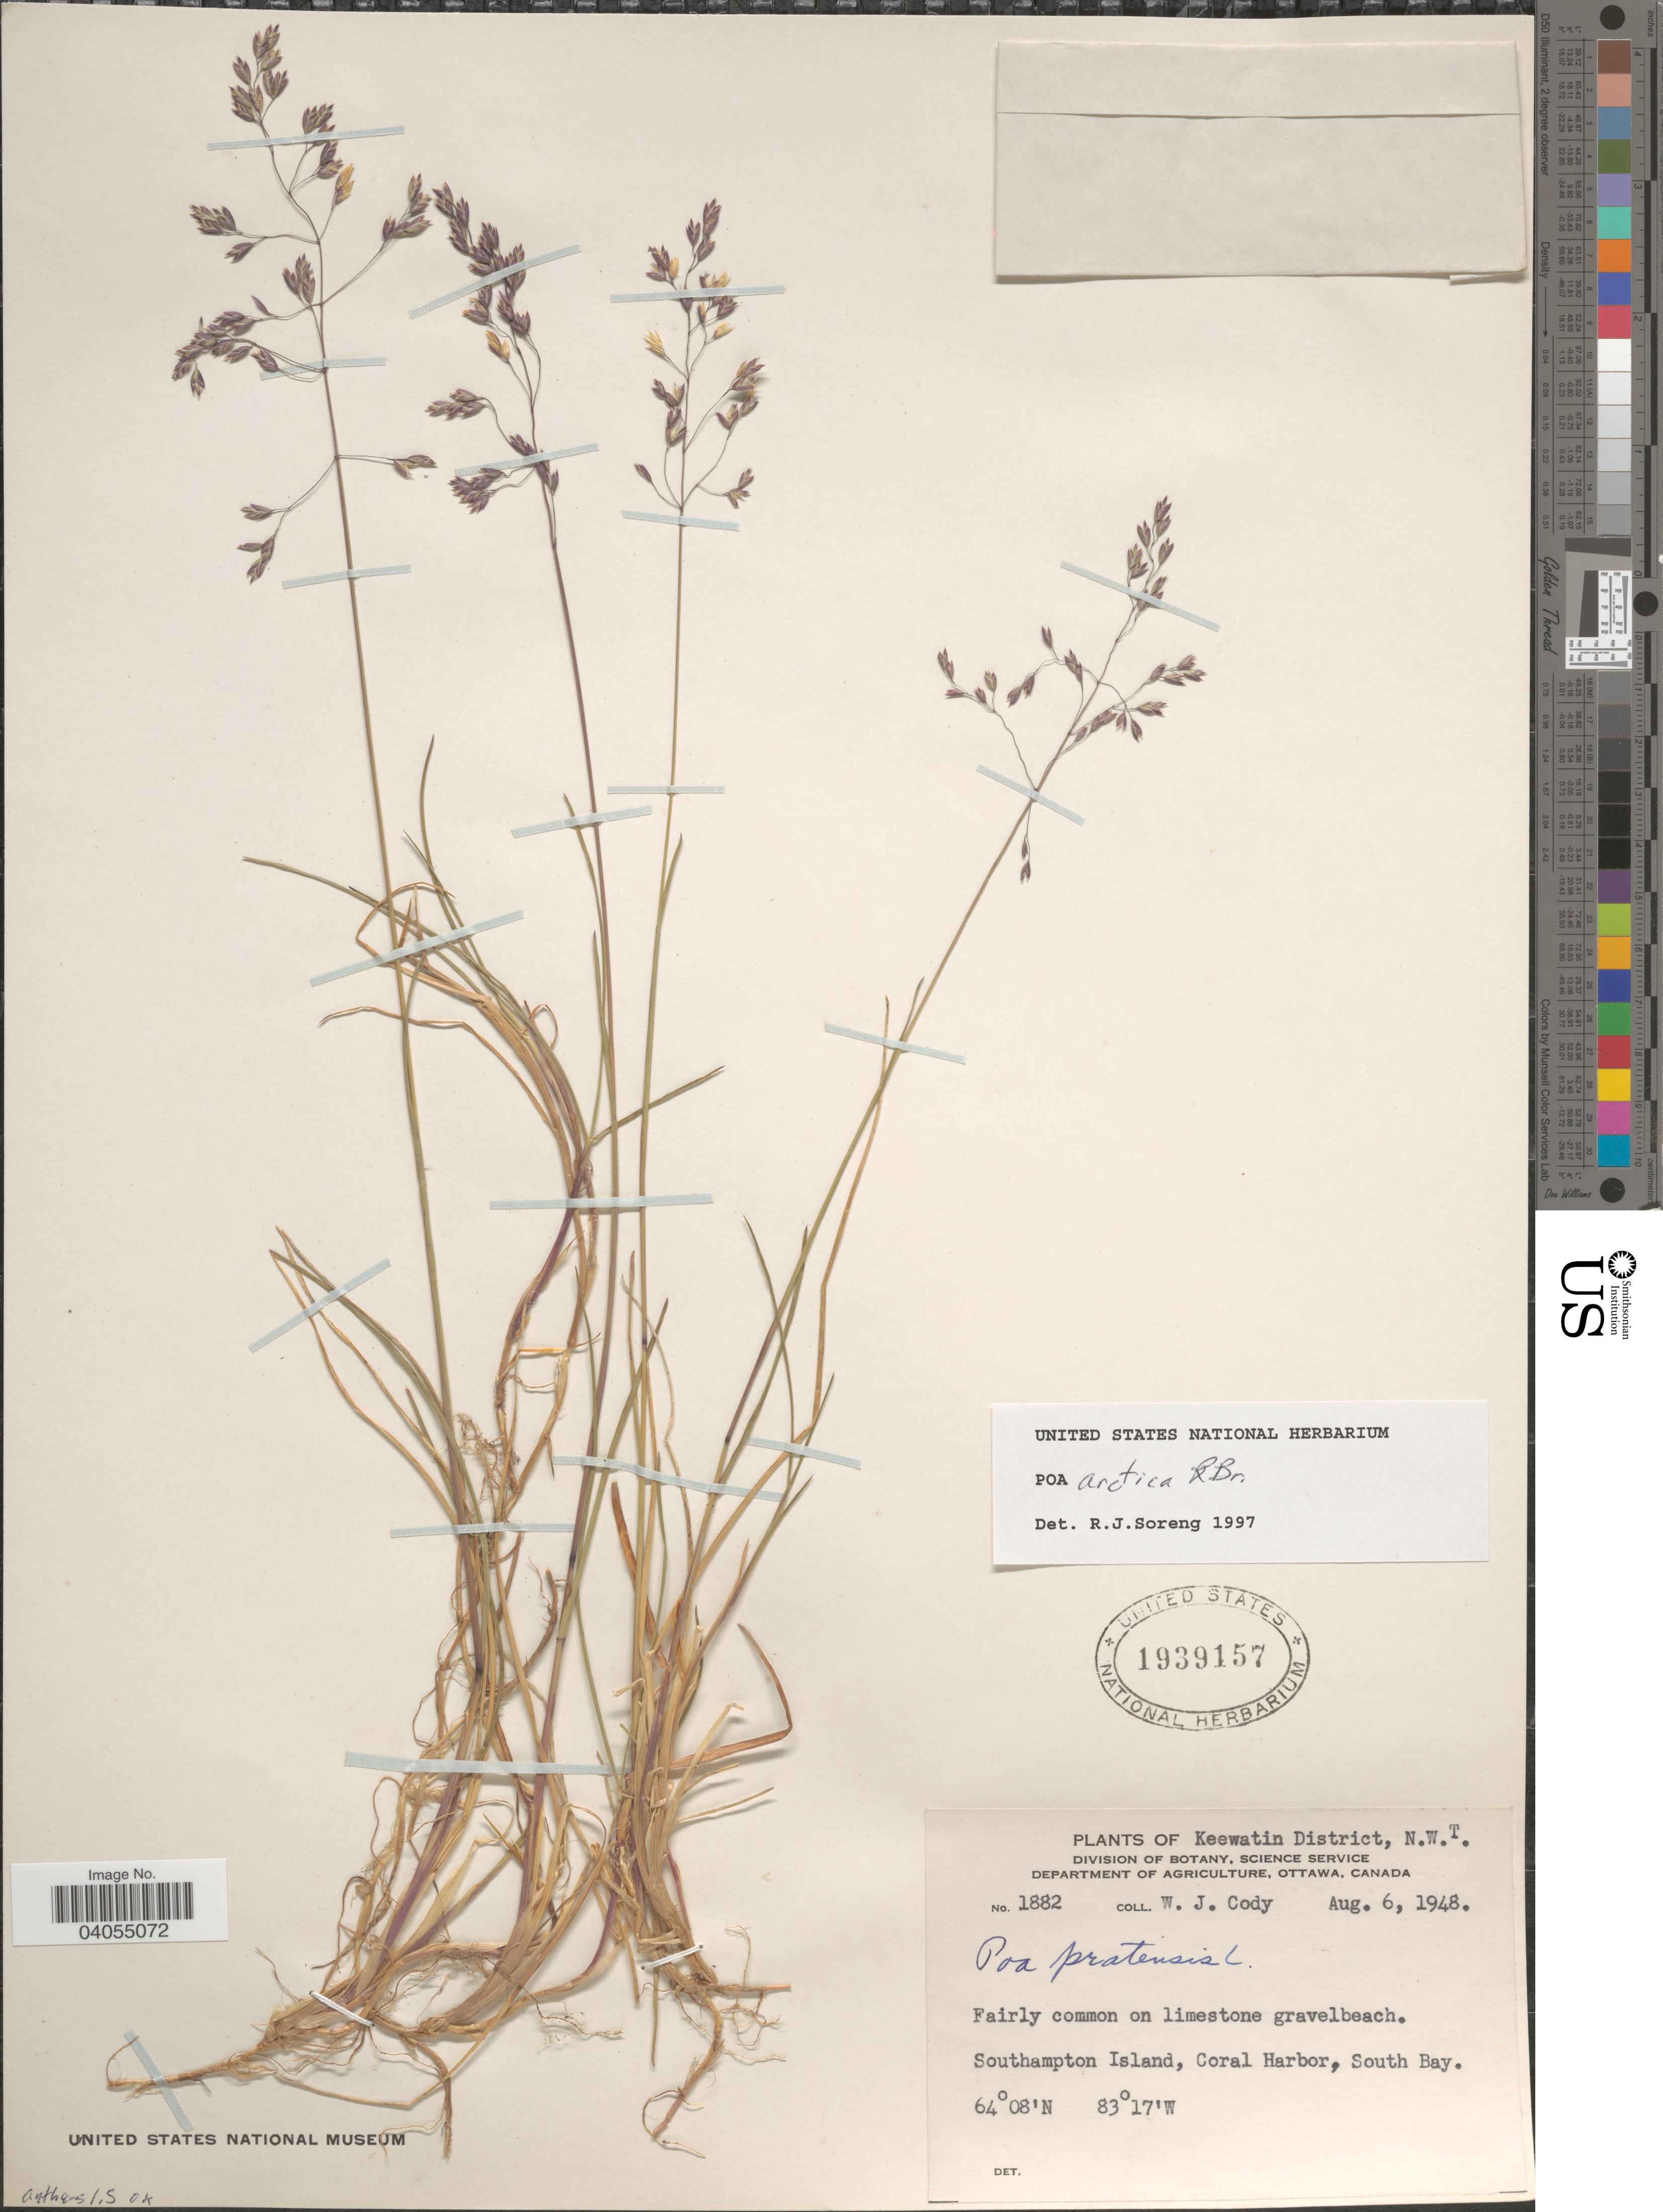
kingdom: Plantae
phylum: Tracheophyta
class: Liliopsida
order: Poales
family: Poaceae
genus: Poa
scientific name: Poa arctica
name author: R. Br.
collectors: W. Cody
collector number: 1882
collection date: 1948-08-06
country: Canada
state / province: Northwest Territories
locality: Keewatin District. Southampton Island, Coral Harbor, South Bay.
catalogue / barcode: US 1939157